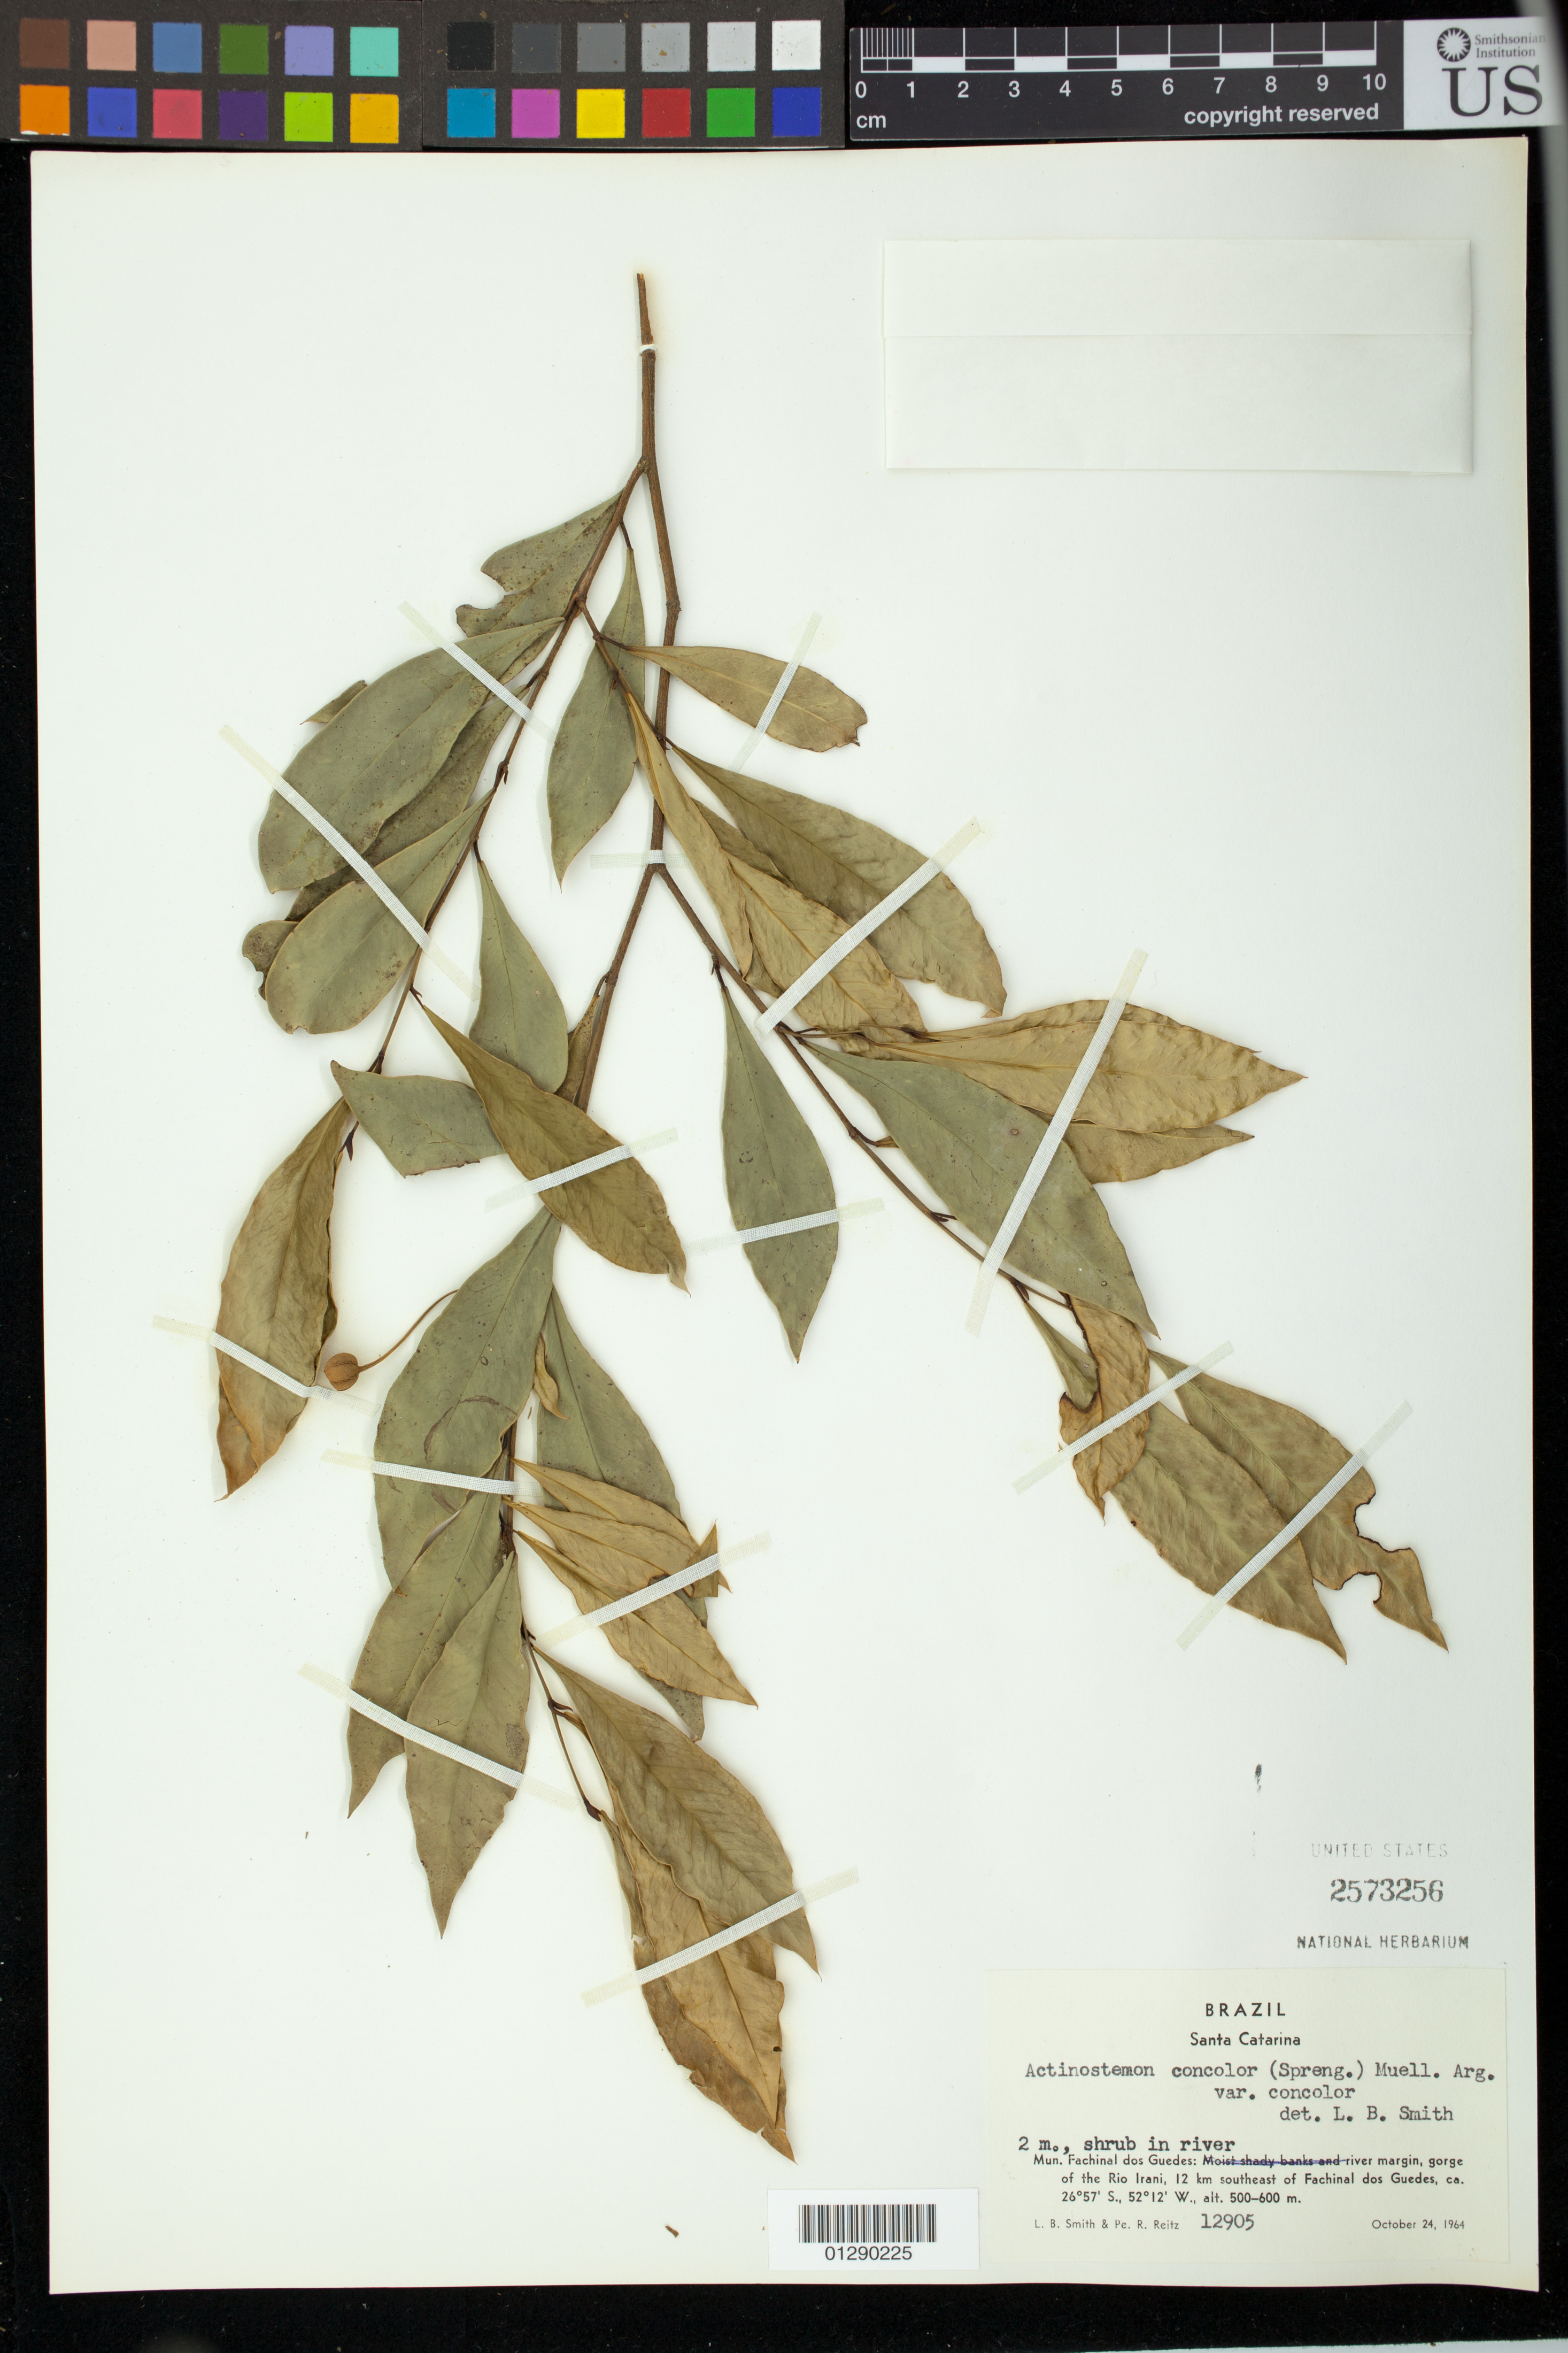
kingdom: Plantae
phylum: Tracheophyta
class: Magnoliopsida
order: Malpighiales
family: Euphorbiaceae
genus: Actinostemon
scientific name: Actinostemon concolor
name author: (Spreng.) Müll. Arg.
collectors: L. Smith & R. Reitz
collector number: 12905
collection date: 1964-10-24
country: Brazil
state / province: Santa Catarina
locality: gorge of the Rio Irani, 12 km southeast of Fachinal dos Guedes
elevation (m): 500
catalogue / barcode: US 2573256